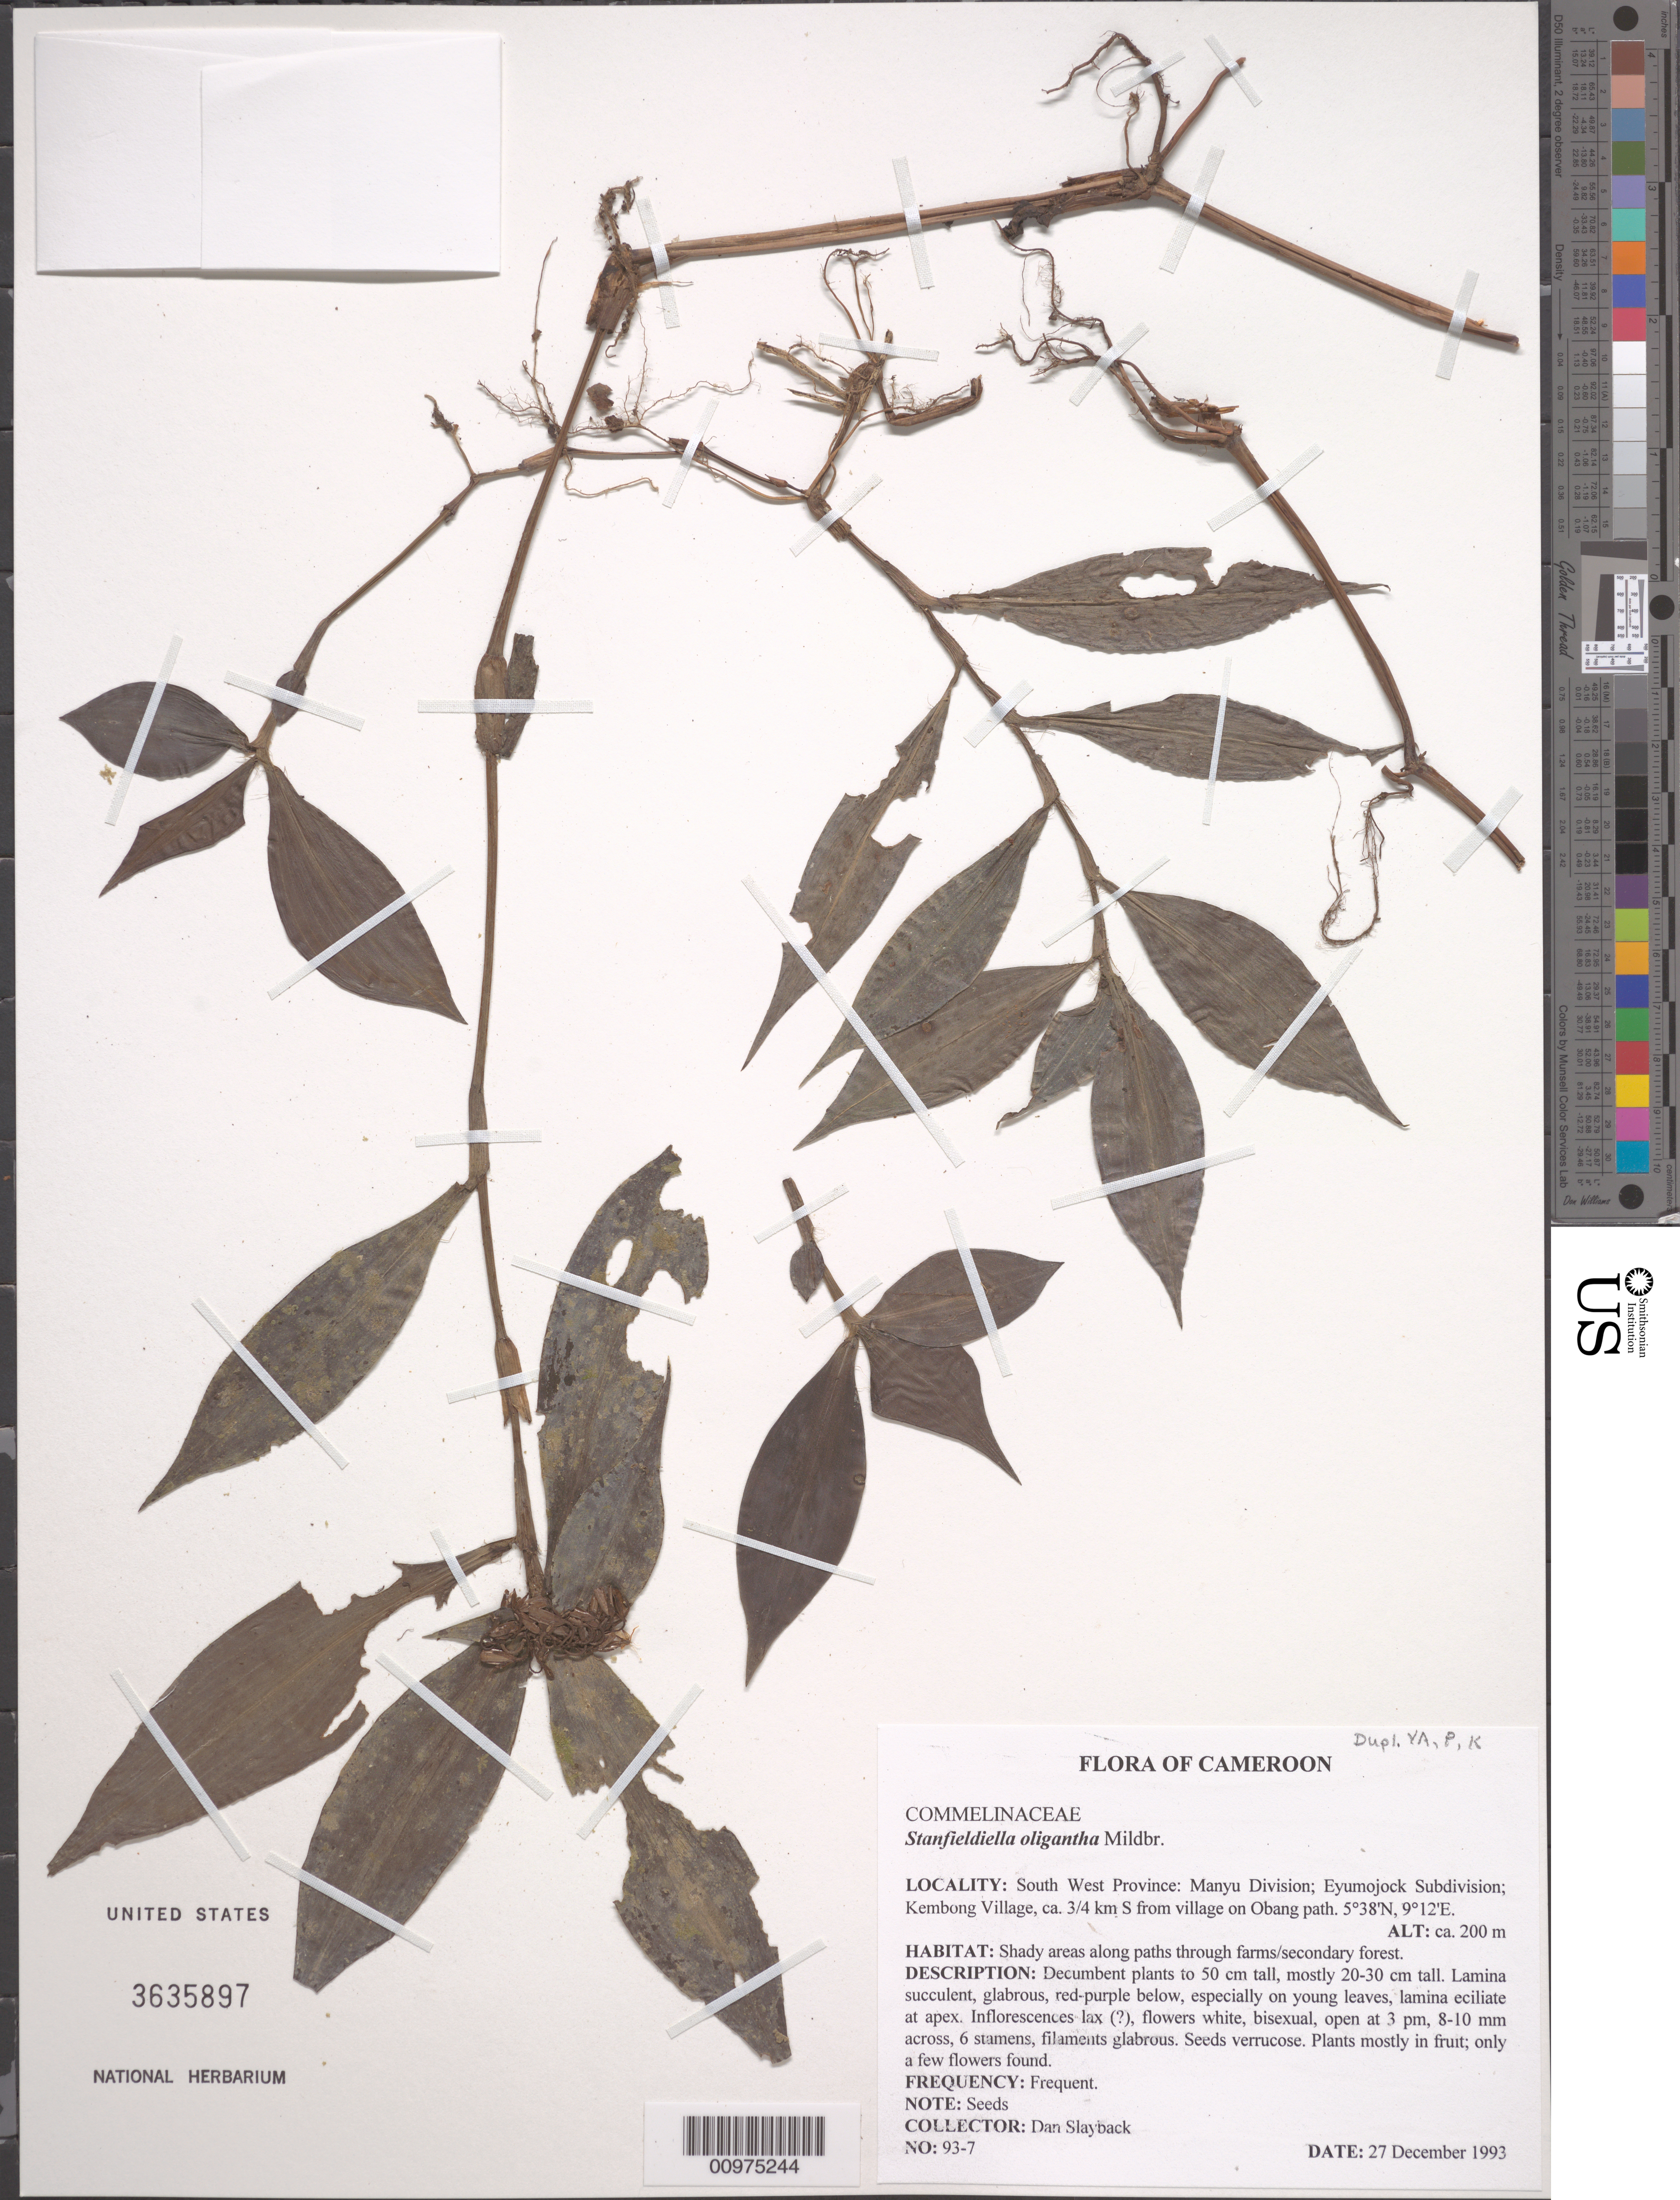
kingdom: Plantae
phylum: Tracheophyta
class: Liliopsida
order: Commelinales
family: Commelinaceae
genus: Stanfieldiella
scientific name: Stanfieldiella oligantha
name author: (Mildbr.) Brenan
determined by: Faden, Robert B., (US), Smithsonian Institution - National Museum of Natural History (UNITED STATES)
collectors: D. Slayback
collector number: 93-7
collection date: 1993-12-27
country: Cameroon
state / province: Sud-Ouest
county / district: Manyu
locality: Kembong Village, ca. 3/4 km S from village on Obang path.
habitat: Shady areas along paths through farms/secondary forest.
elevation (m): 200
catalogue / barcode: US 3635897